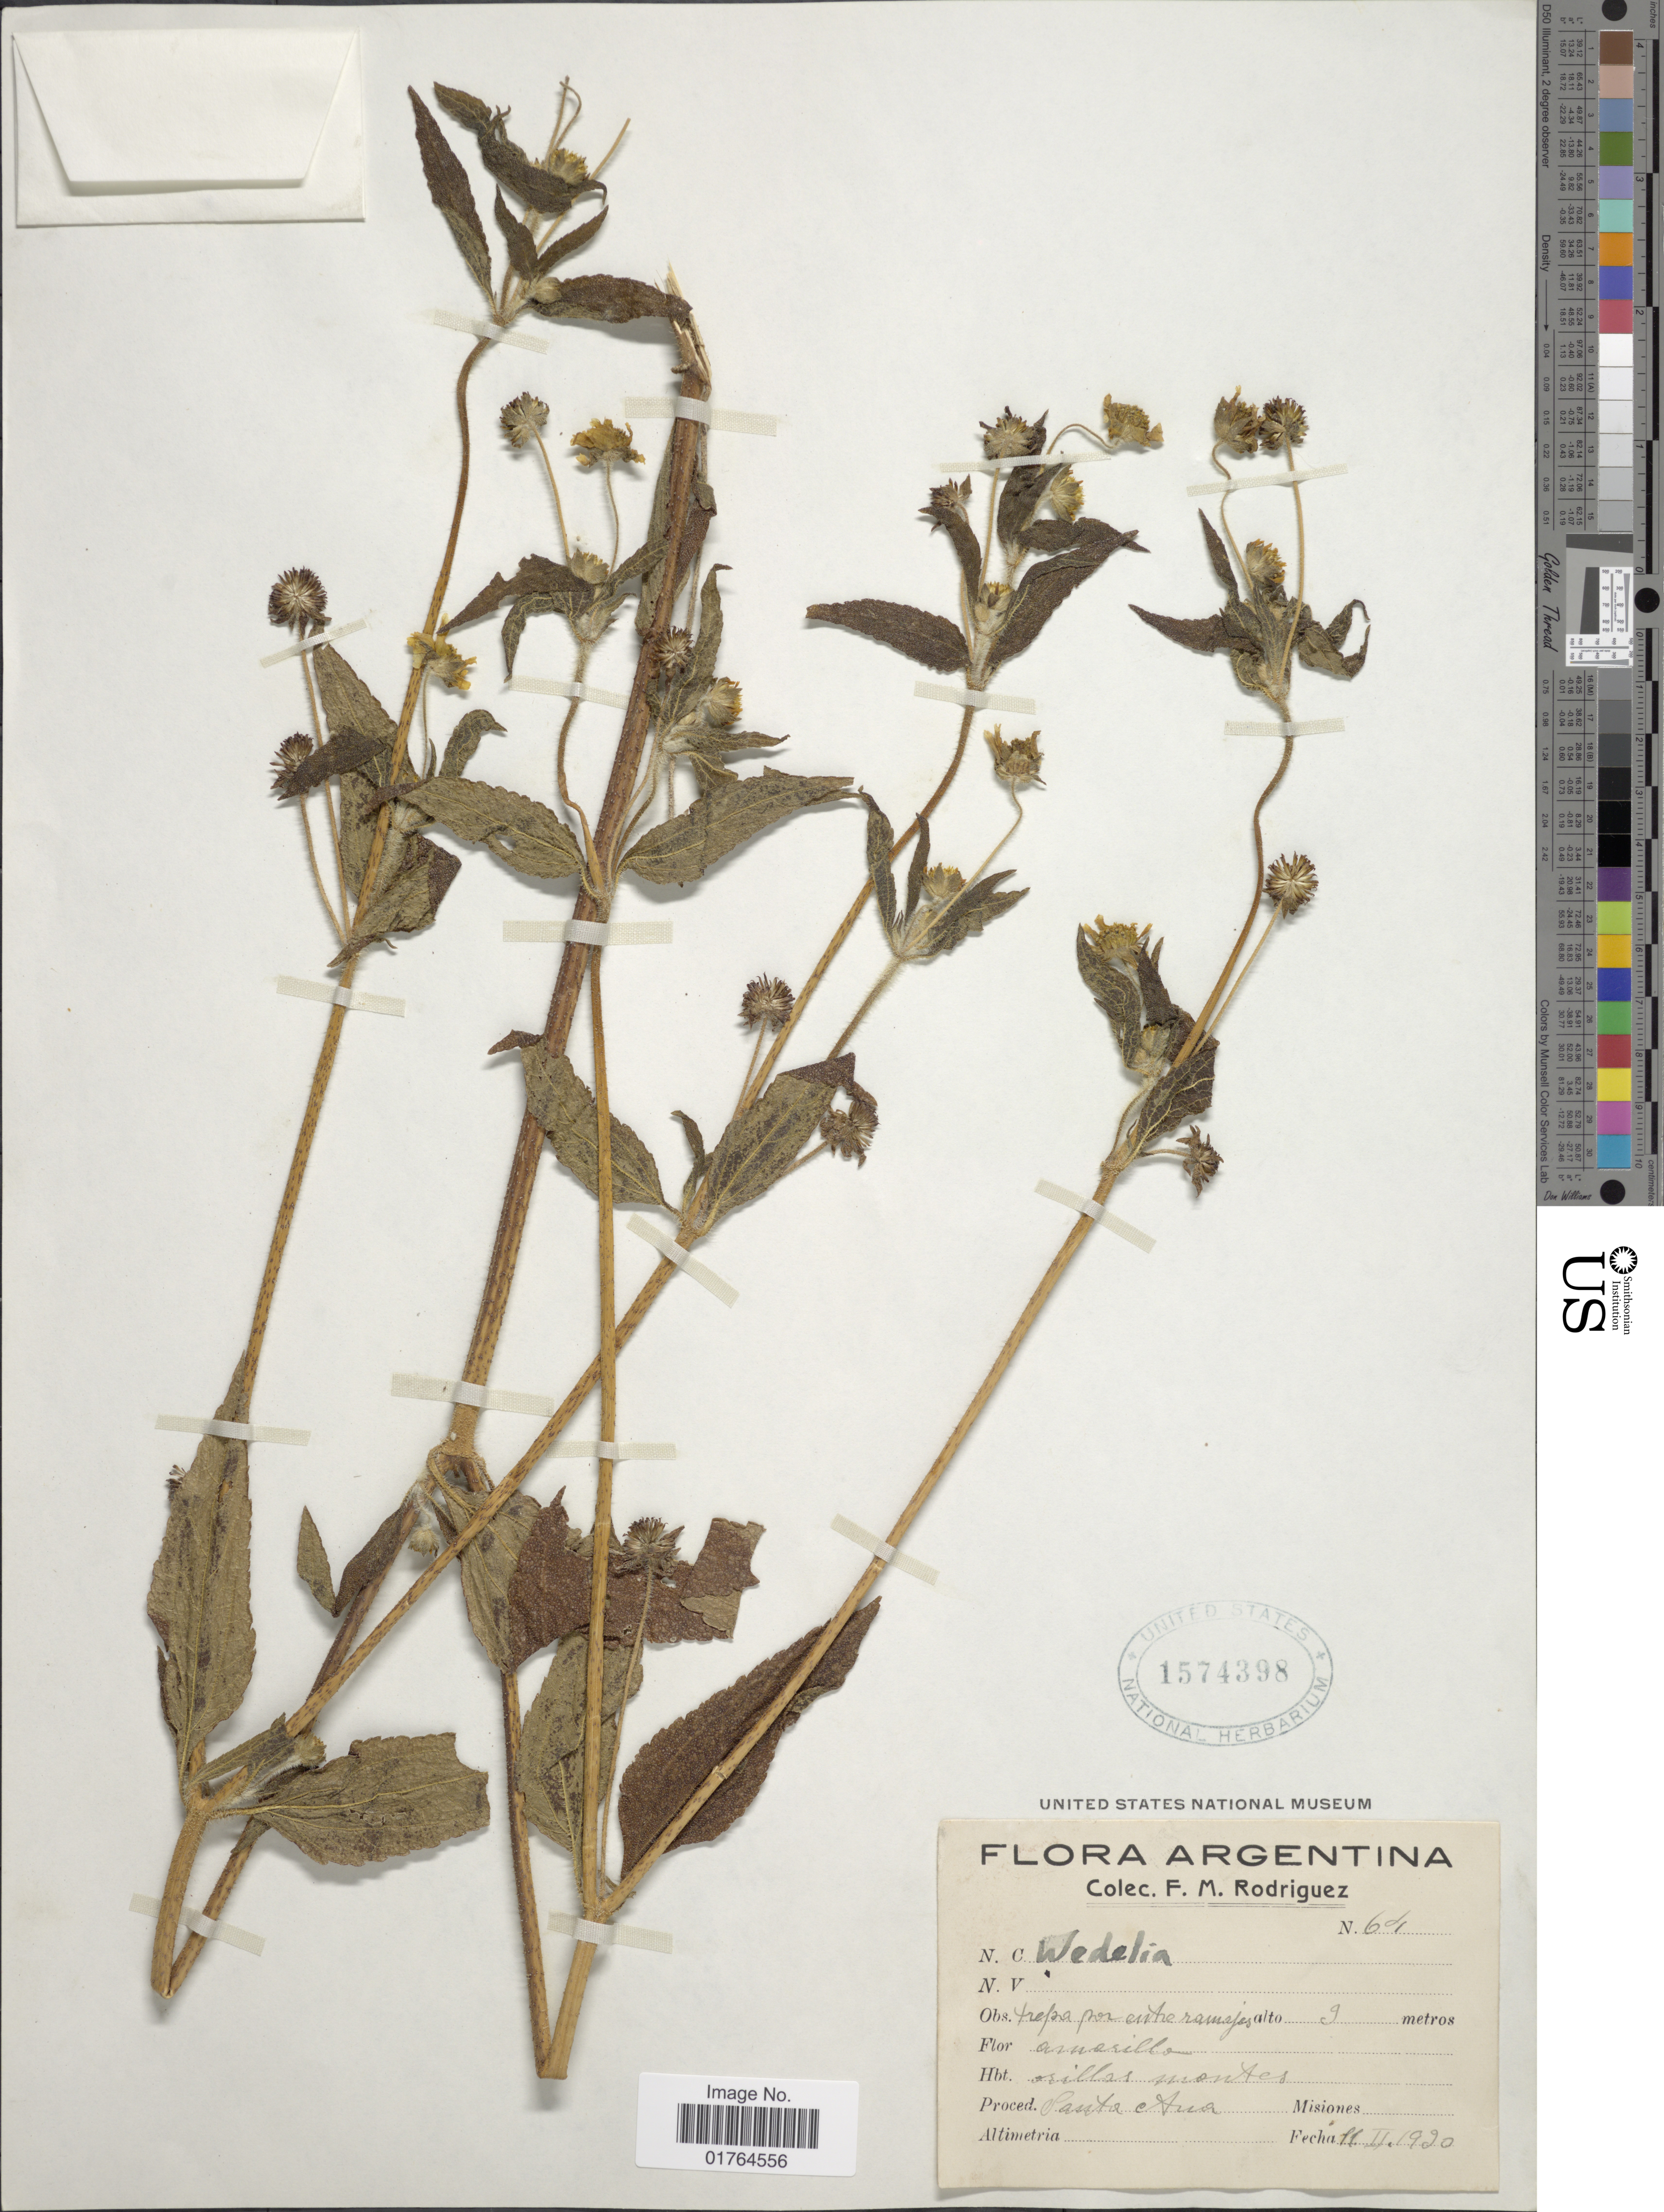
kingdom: Plantae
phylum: Tracheophyta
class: Magnoliopsida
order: Asterales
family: Asteraceae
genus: Wedelia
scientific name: Wedelia kerrii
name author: N.E. Br.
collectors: F. M. Rodriguez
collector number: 64*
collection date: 1920-02-11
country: Argentina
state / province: Misiones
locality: Santa Ana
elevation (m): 9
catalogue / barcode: US 1574398